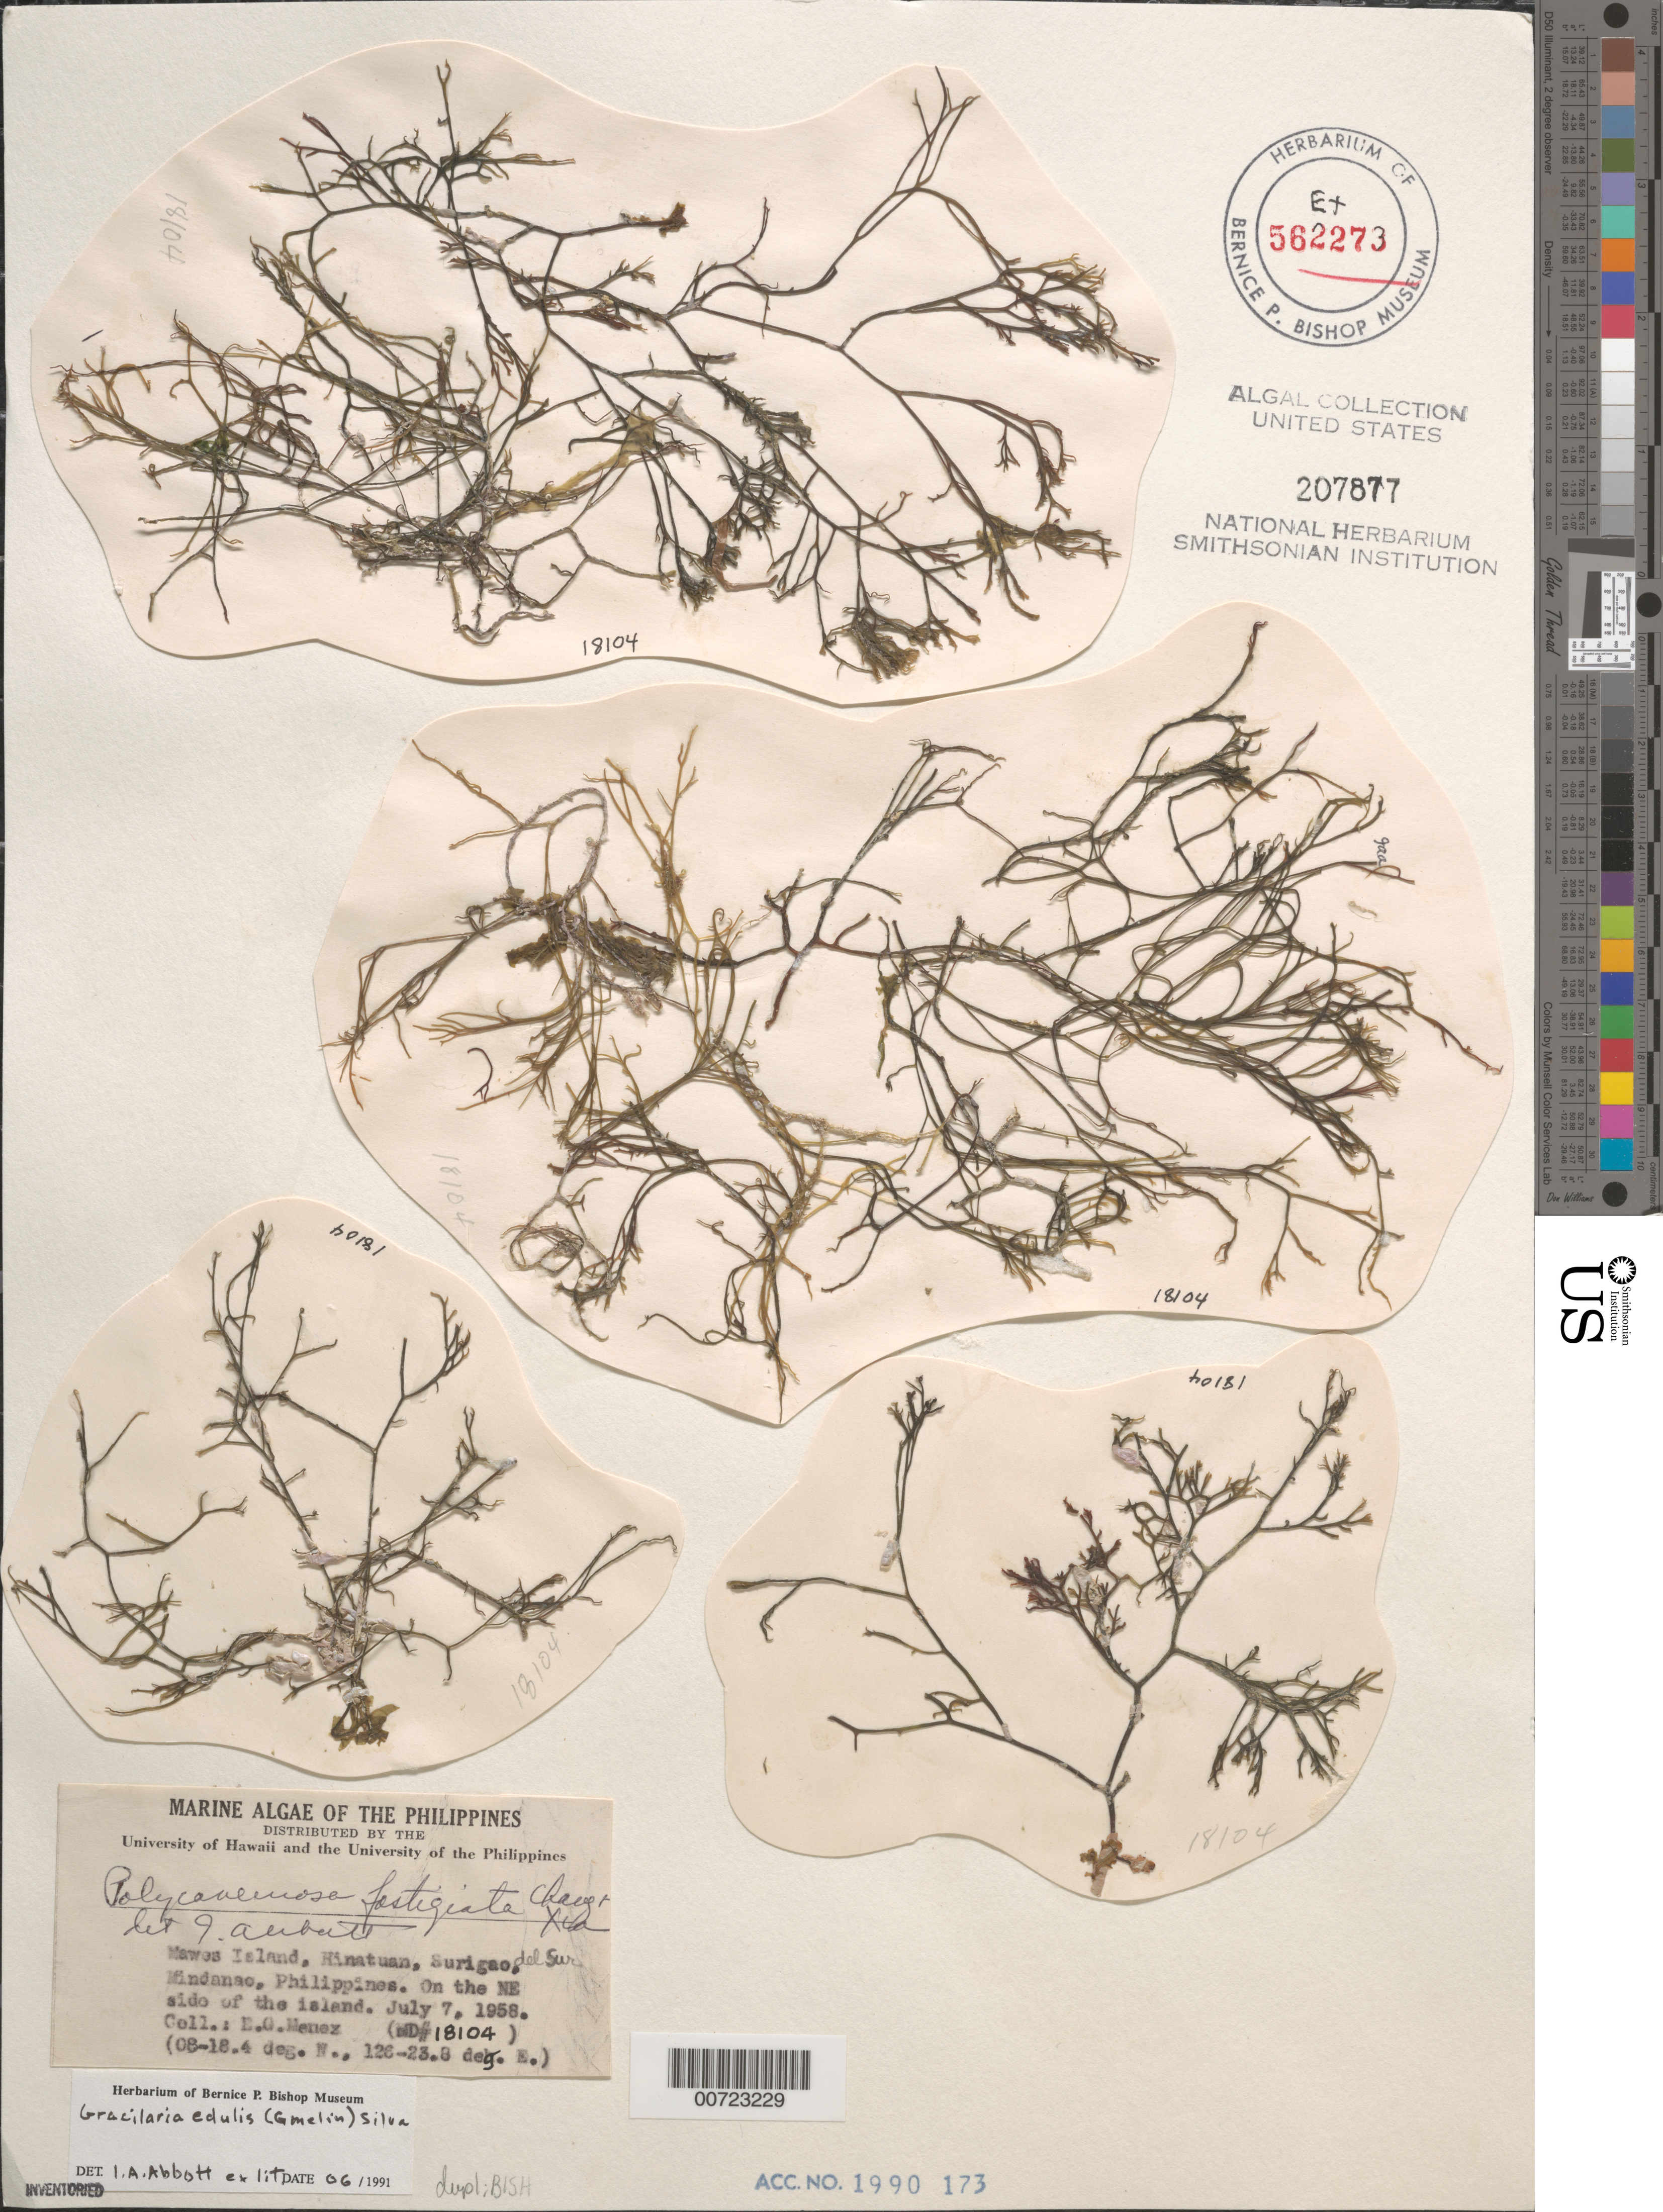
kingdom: Plantae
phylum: Rhodophyta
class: Florideophyceae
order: Gracilariales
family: Gracilariaceae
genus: Gracilaria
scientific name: Gracilaria edulis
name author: (S.G. Gmel.) P.C. Silva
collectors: Meñez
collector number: MSD 18104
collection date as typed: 07 Jul 1958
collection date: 1958-07-07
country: Philippines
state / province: Caraga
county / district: Surigao del Sur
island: Mawes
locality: Hinatuan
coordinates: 08-18.4 deg. N., 126-23.8 deg. E.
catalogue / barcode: US 207877